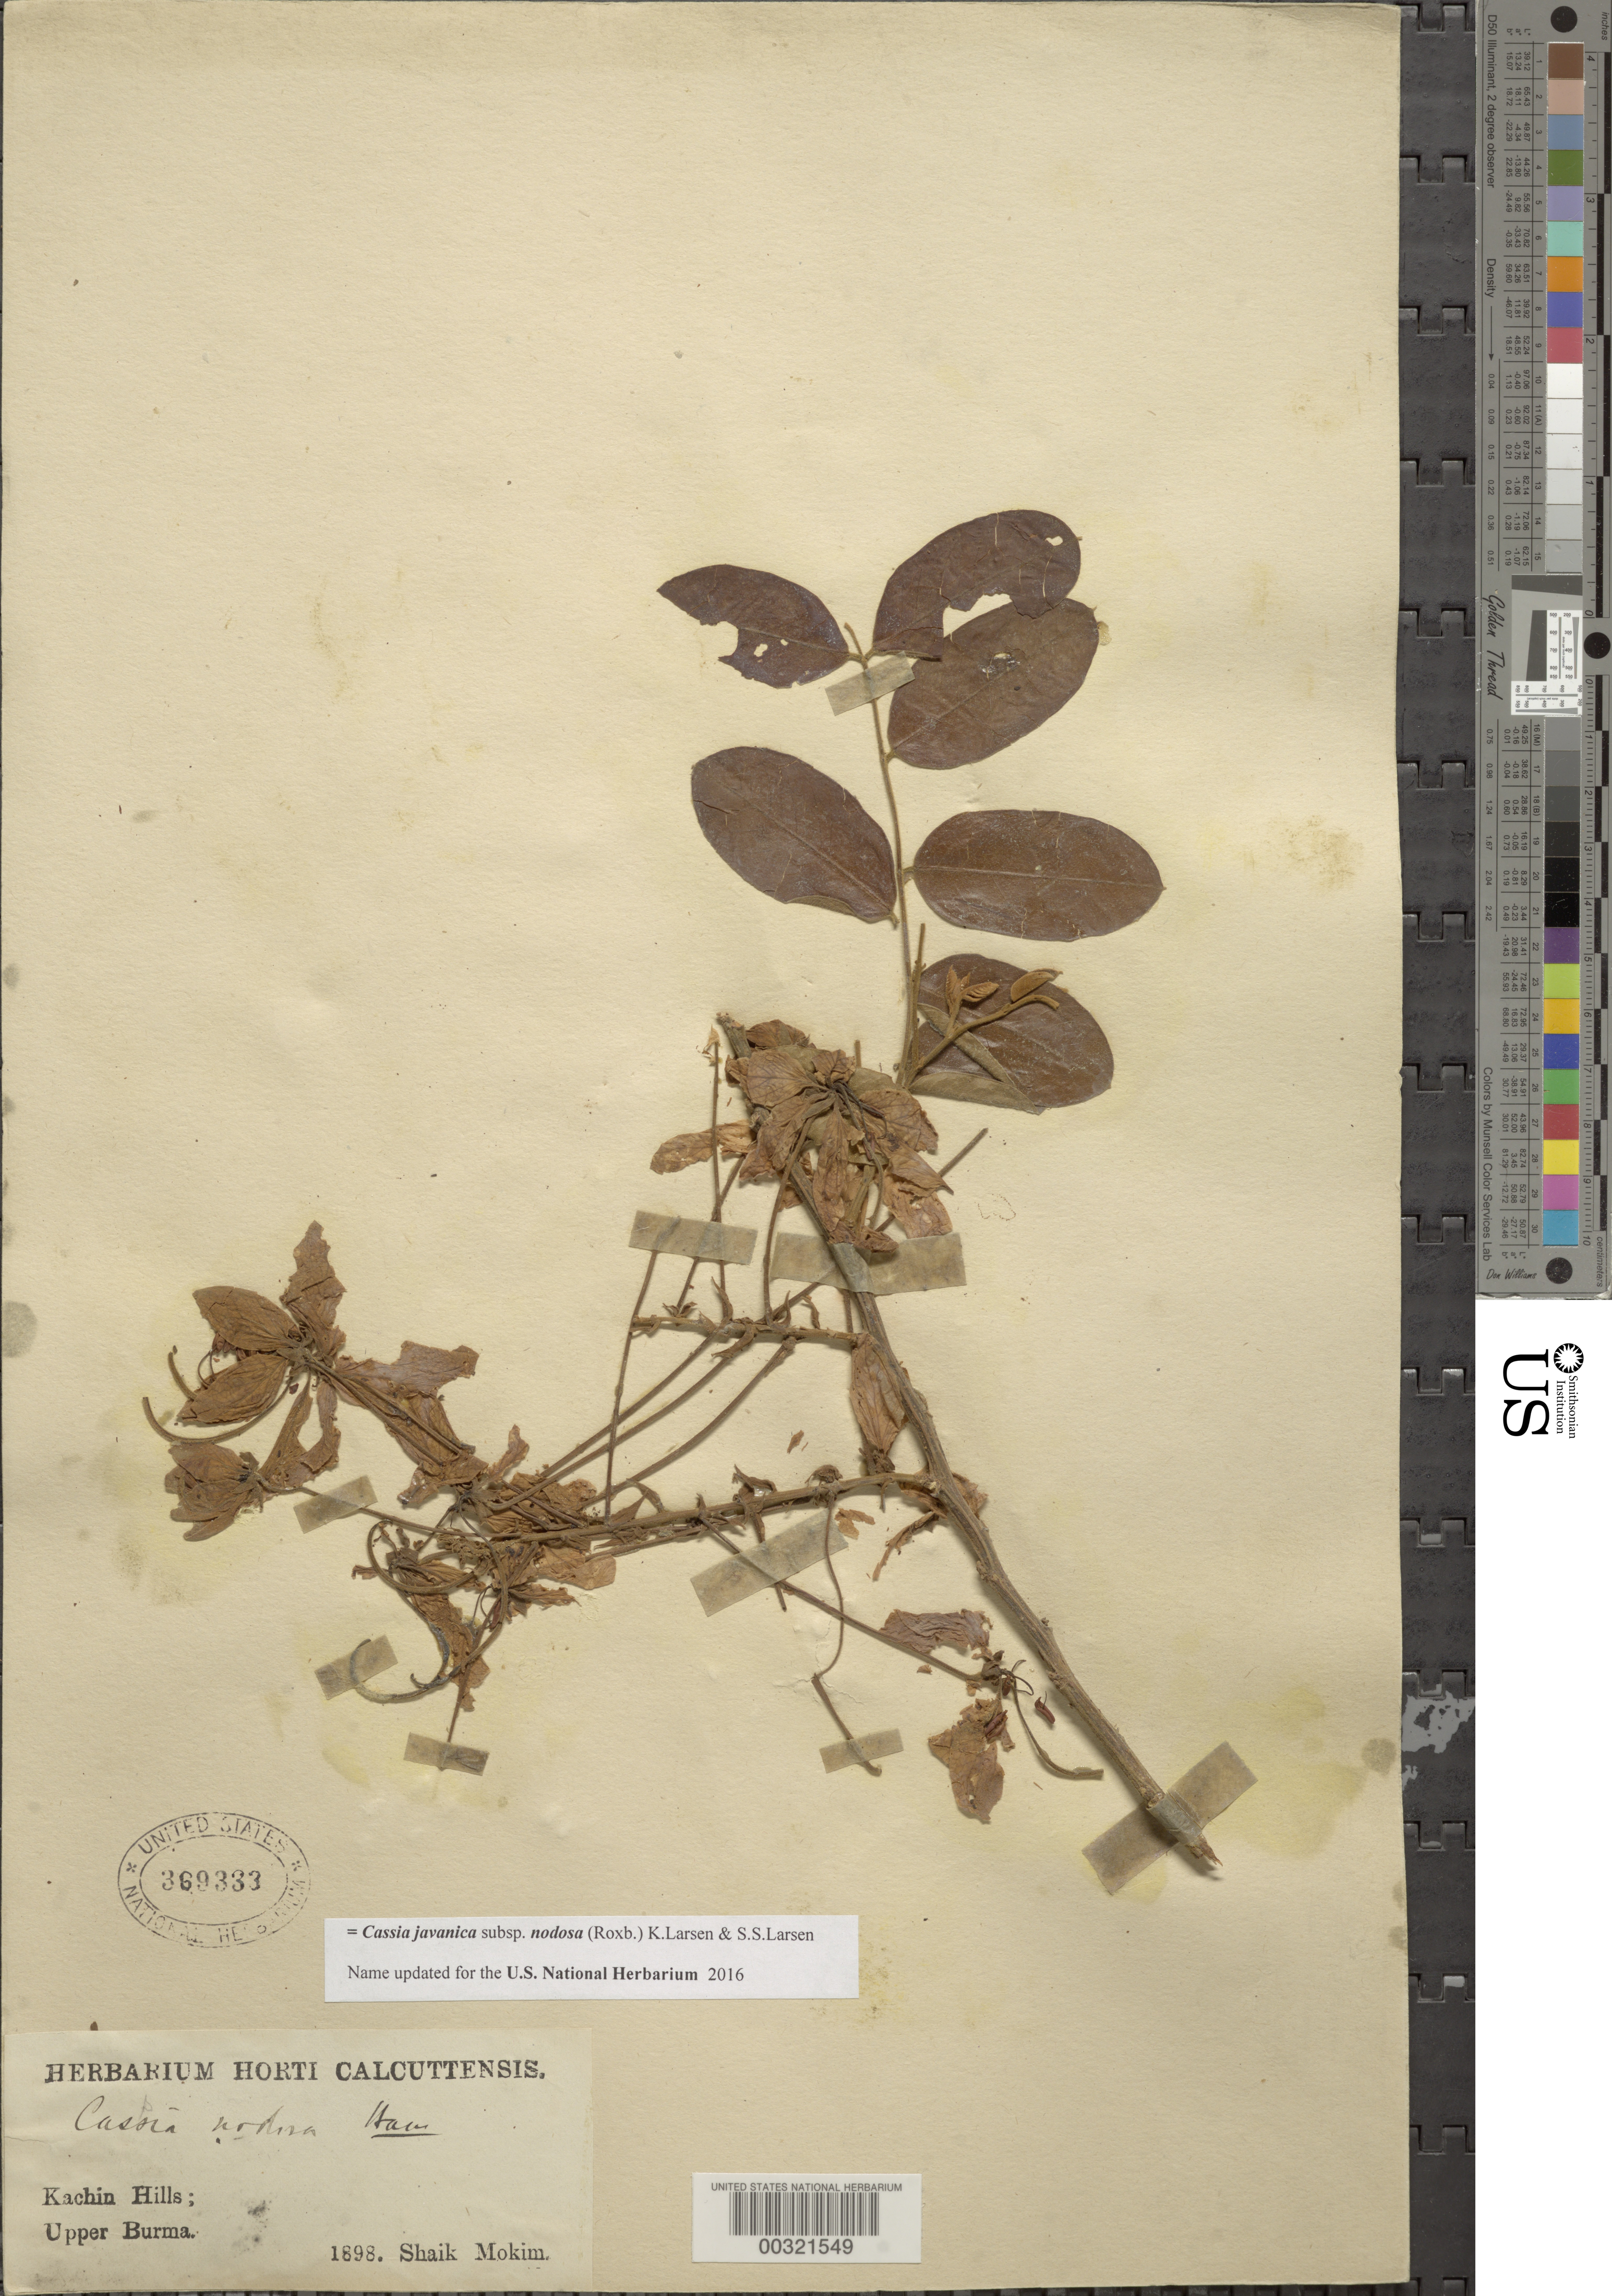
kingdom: Plantae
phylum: Tracheophyta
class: Magnoliopsida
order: Fabales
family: Fabaceae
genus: Cassia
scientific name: Cassia javanica subsp. nodosa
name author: (Roxb.) K. Larsen & S.S. Larsen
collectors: S. Mokim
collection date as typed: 1898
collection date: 1898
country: Myanmar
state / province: Kachin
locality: Kachin hills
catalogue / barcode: US 369333